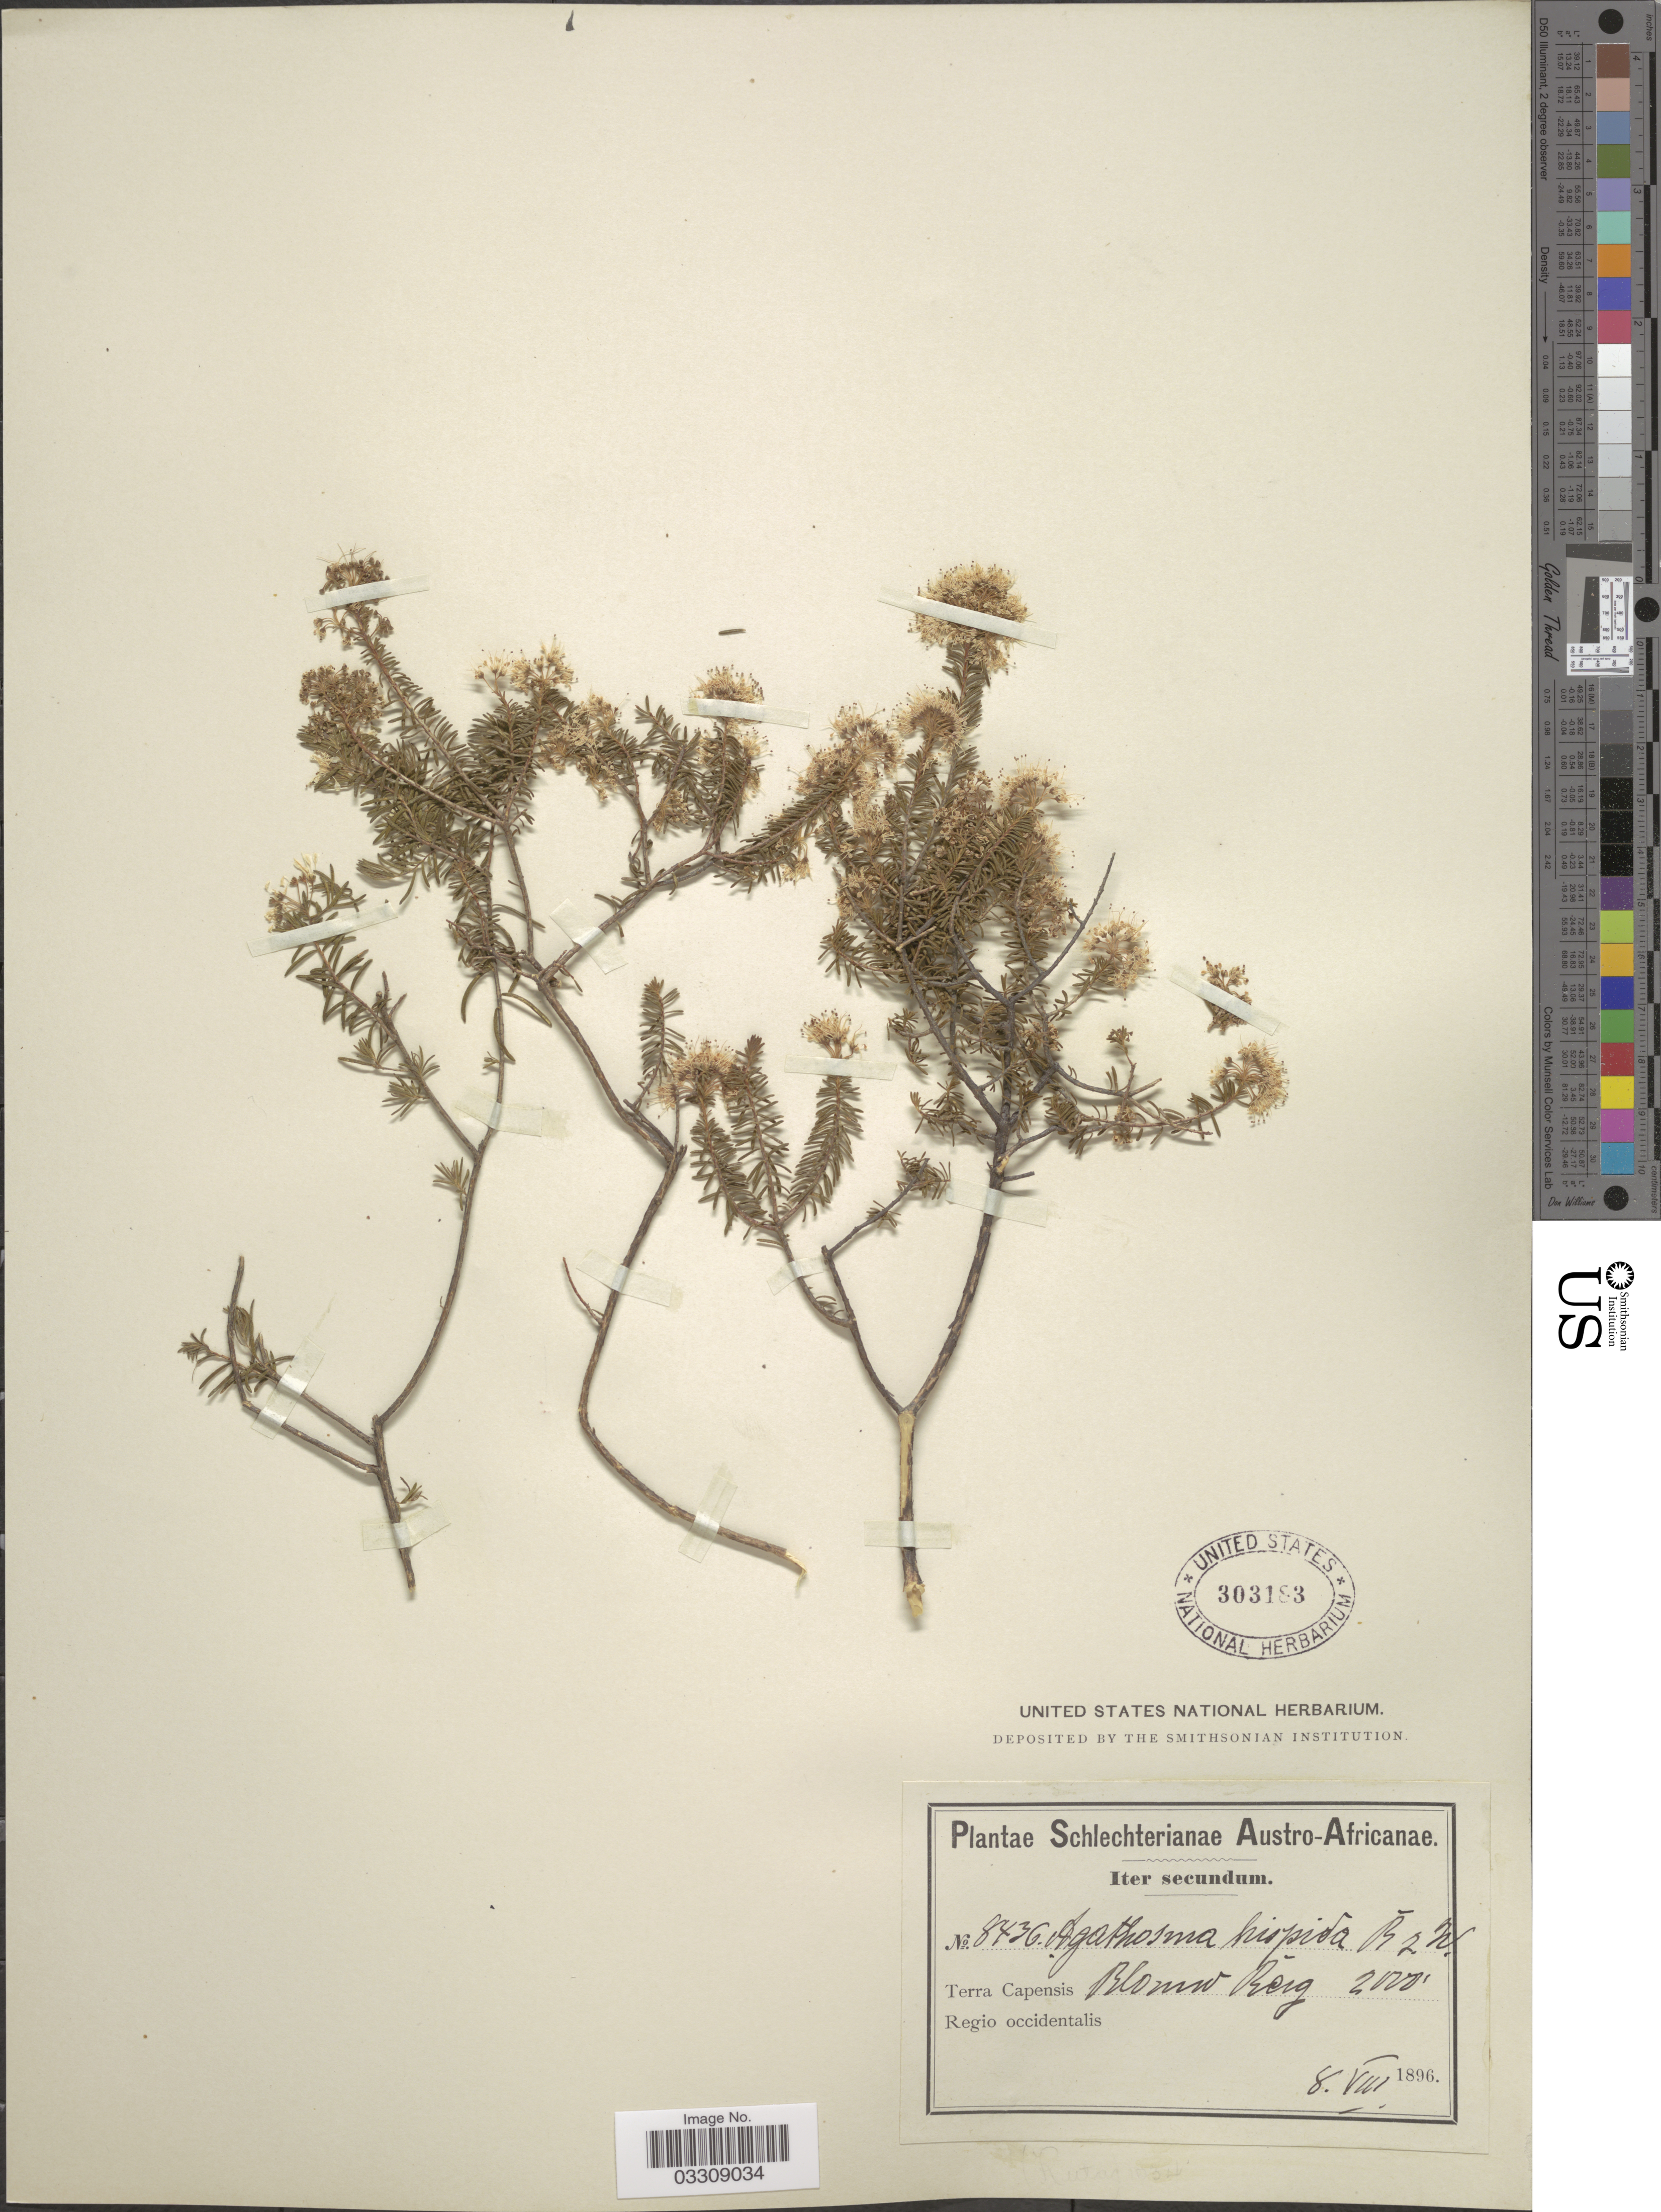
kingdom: Plantae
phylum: Tracheophyta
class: Magnoliopsida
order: Sapindales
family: Rutaceae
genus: Agathosma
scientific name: Agathosma hispida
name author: (Thunb.) Bartl. & H.L. Wendl.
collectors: Schlechter, --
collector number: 8436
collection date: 1896-08-08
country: South Africa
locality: Austro-Africanae. Terra Capensis Regio occidentalis. Bloww Berg. [Blouberg]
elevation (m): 610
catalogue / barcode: US 303183